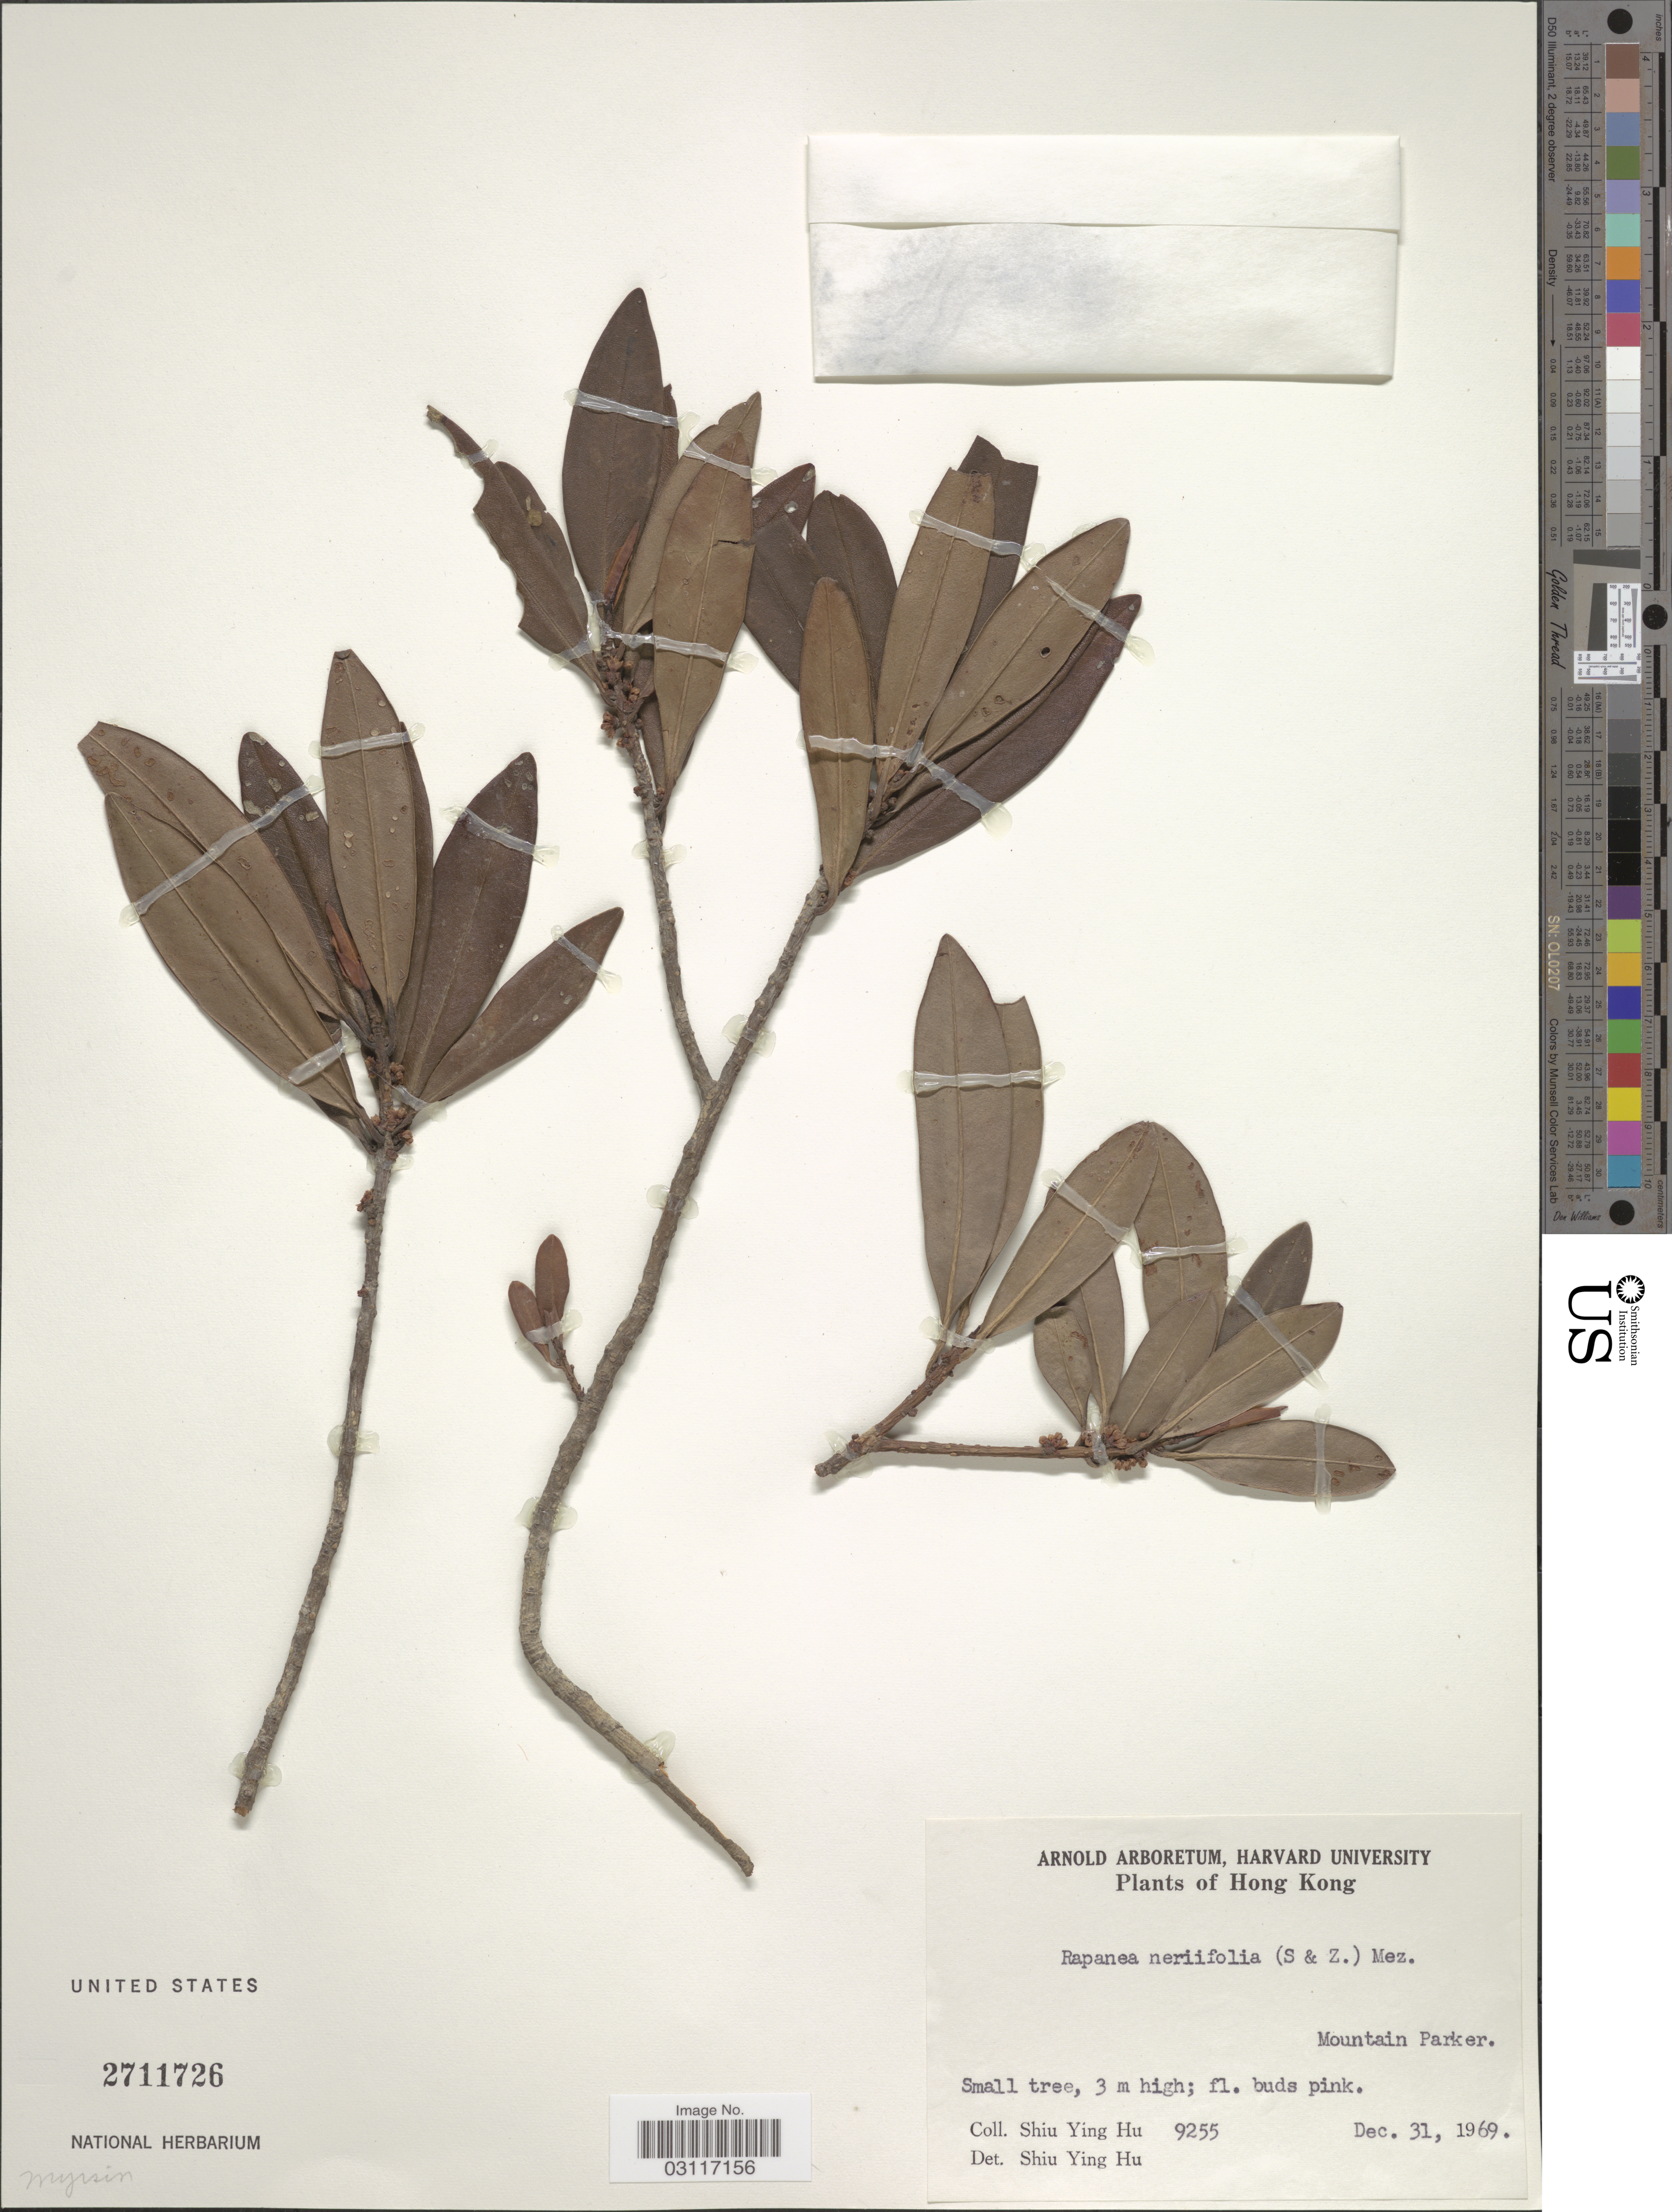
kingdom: Plantae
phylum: Tracheophyta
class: Magnoliopsida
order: Ericales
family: Primulaceae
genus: Myrsine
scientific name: Myrsine seguinii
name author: H. Lév.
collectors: S. Y. Hu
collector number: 9255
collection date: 1969-12-31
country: China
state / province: Hong Kong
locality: Mountain Parker.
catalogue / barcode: US 2711726